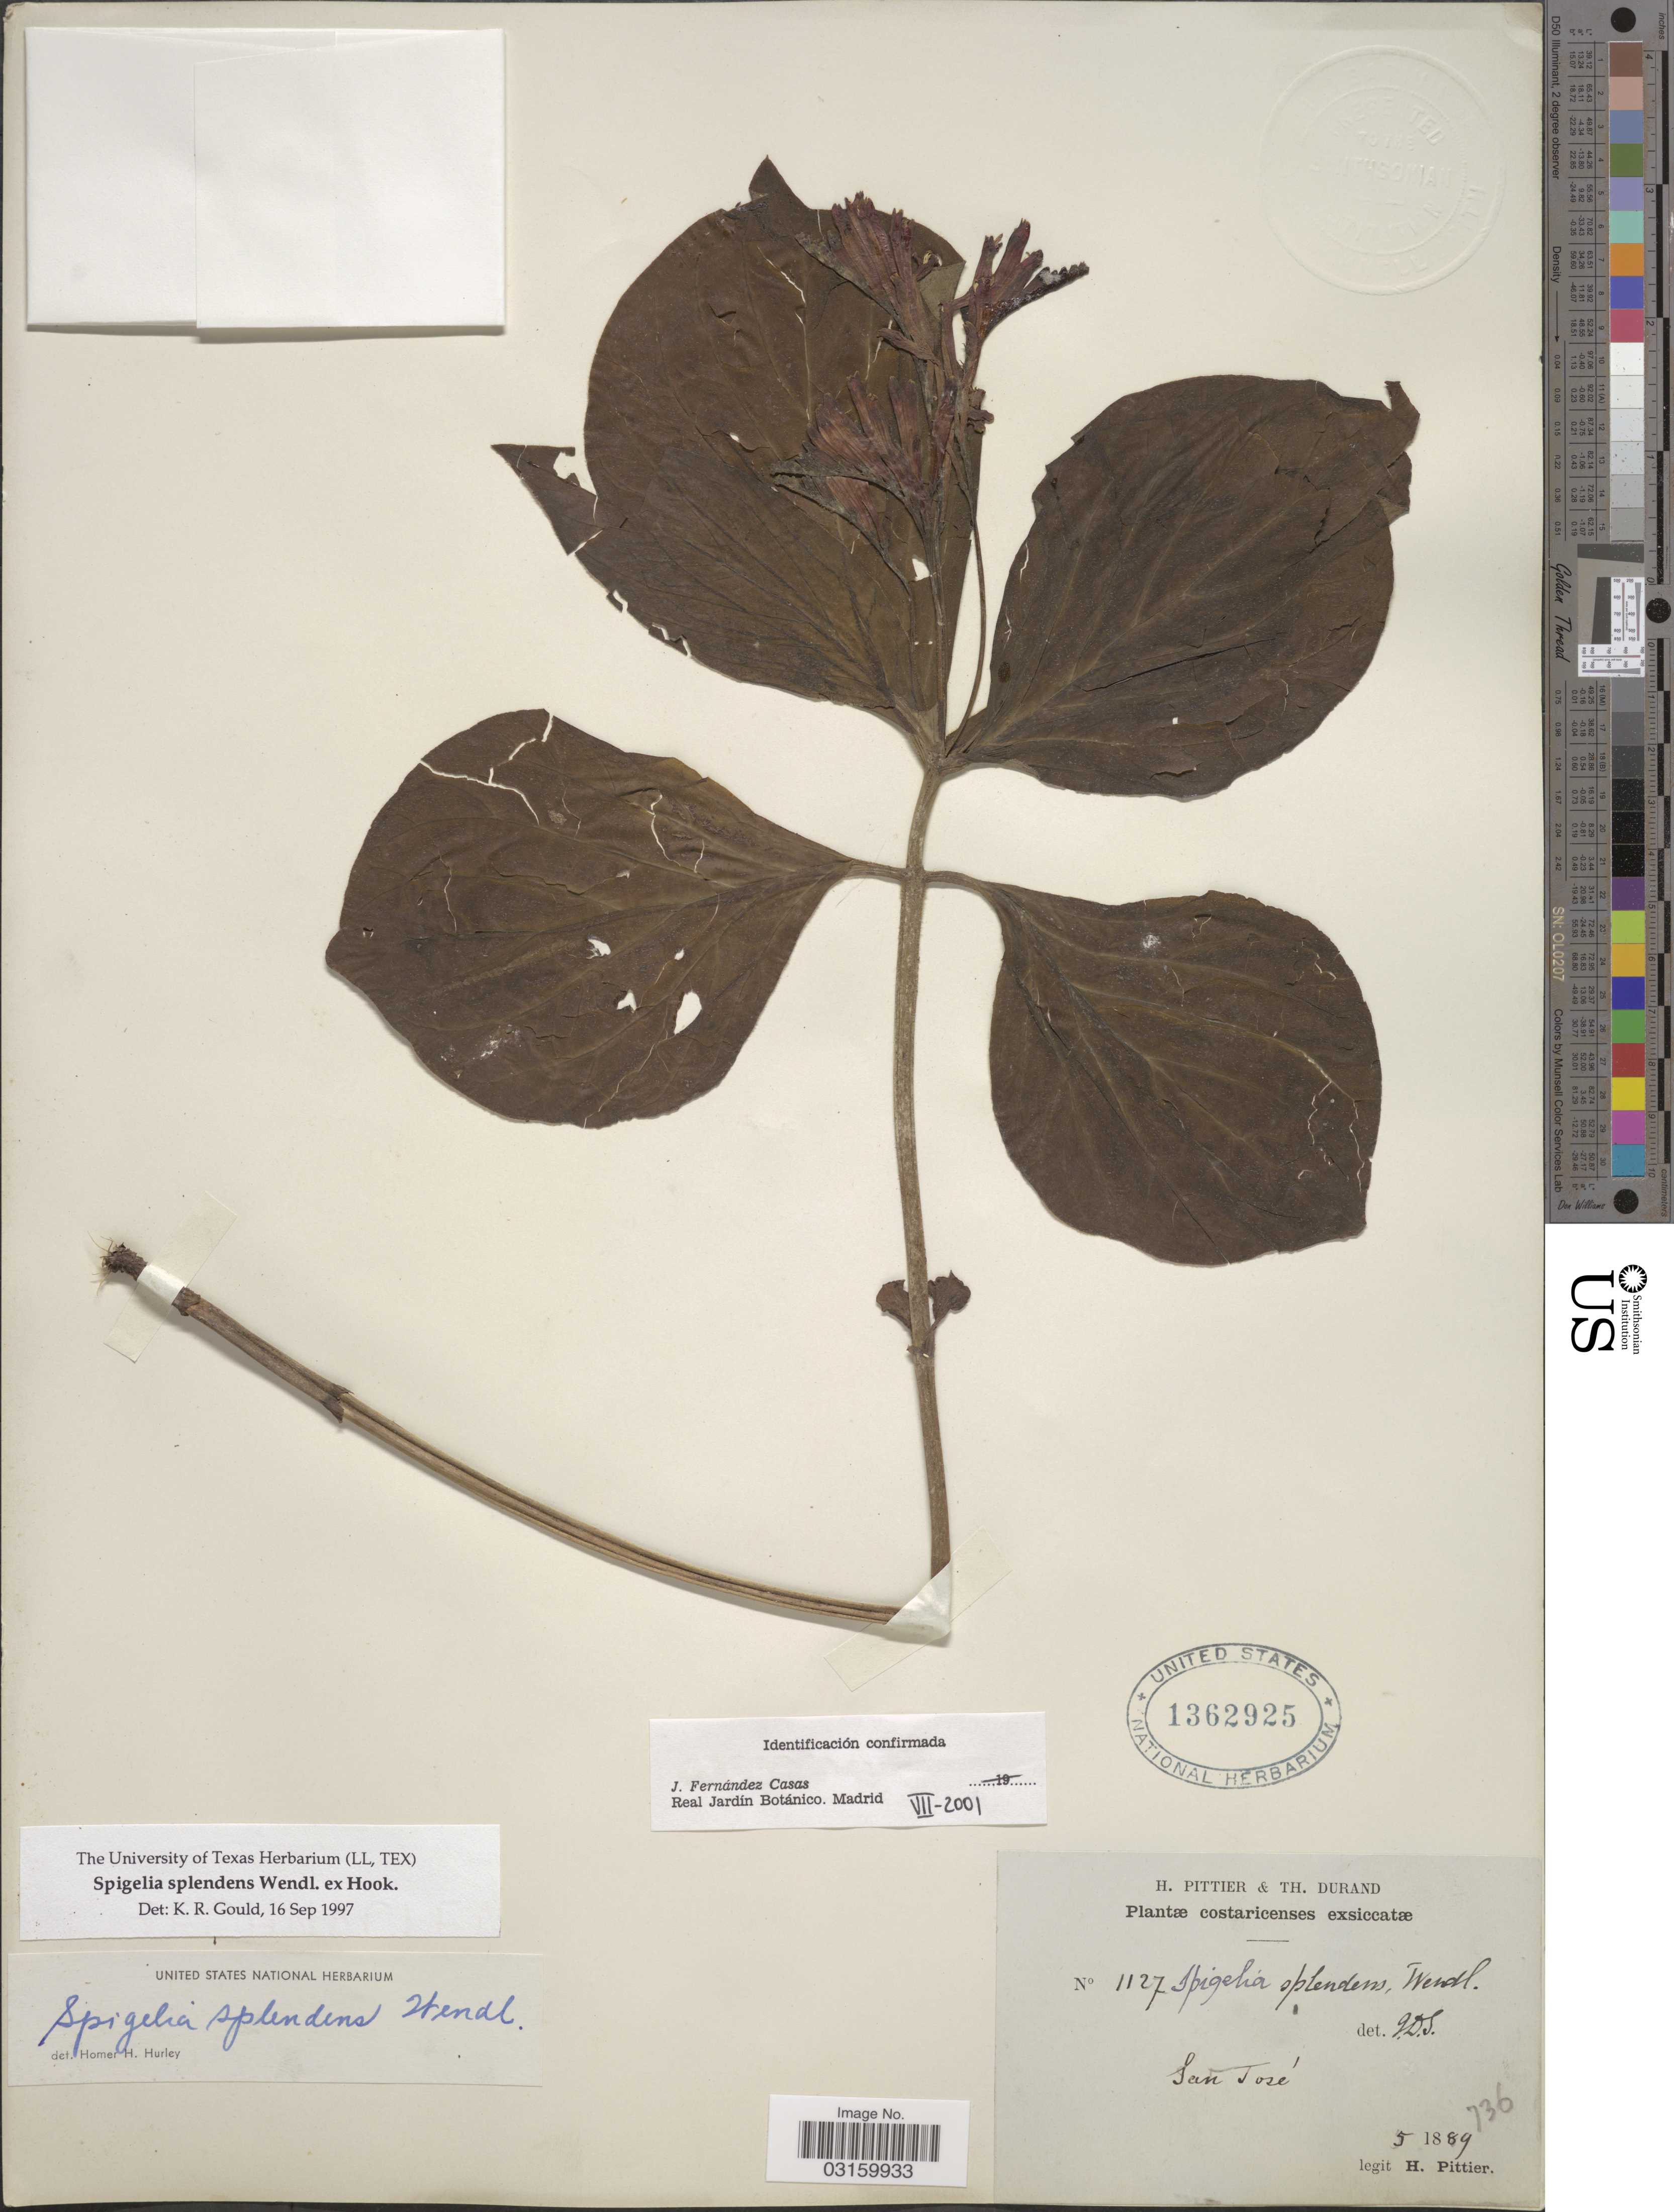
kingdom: Plantae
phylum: Tracheophyta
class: Magnoliopsida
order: Gentianales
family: Loganiaceae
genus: Spigelia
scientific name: Spigelia splendens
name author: H. Wendl. ex Hook.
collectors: H. F. Pittier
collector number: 1127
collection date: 1889-05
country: Costa Rica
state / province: San José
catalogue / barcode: US 1362925